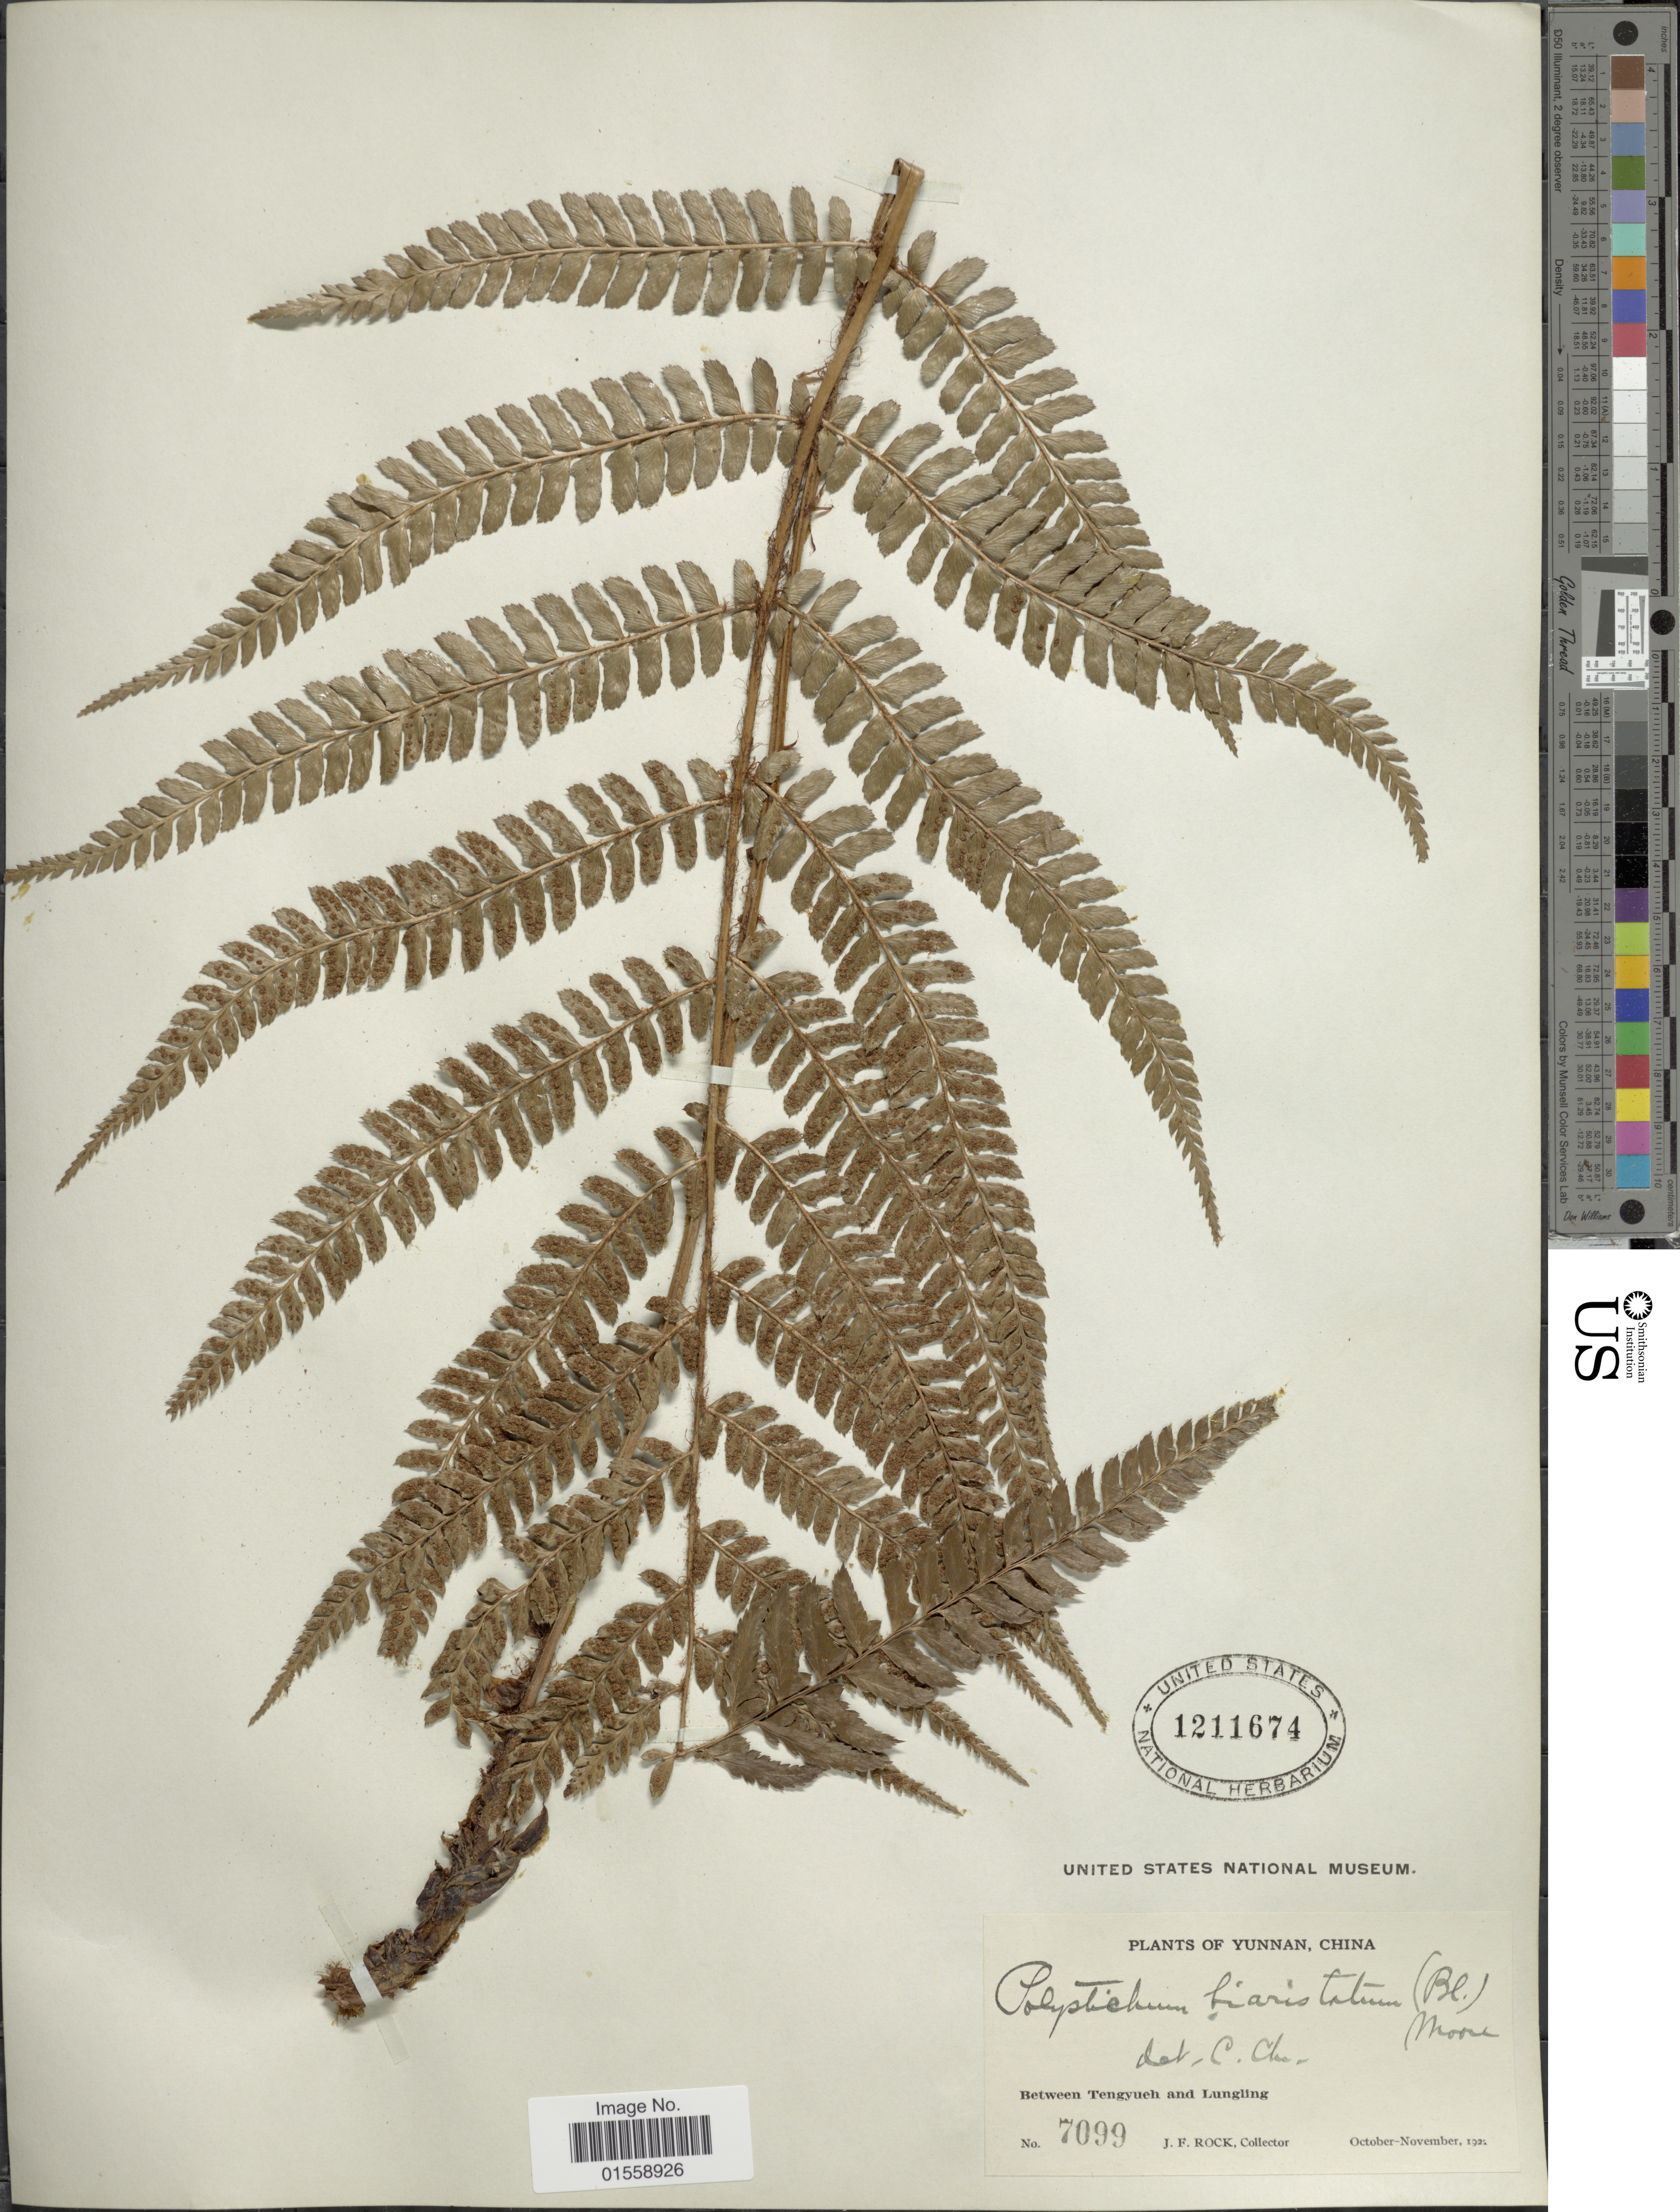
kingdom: Plantae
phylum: Tracheophyta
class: Polypodiopsida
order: Polypodiales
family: Dryopteridaceae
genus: Polystichum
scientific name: Polystichum biaristatum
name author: (Blume) T. Moore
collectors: J. Rock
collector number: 7099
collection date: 1922-10/1922-11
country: China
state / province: Yunnan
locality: Between Tengyuen and Lungling.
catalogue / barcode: US 1211674